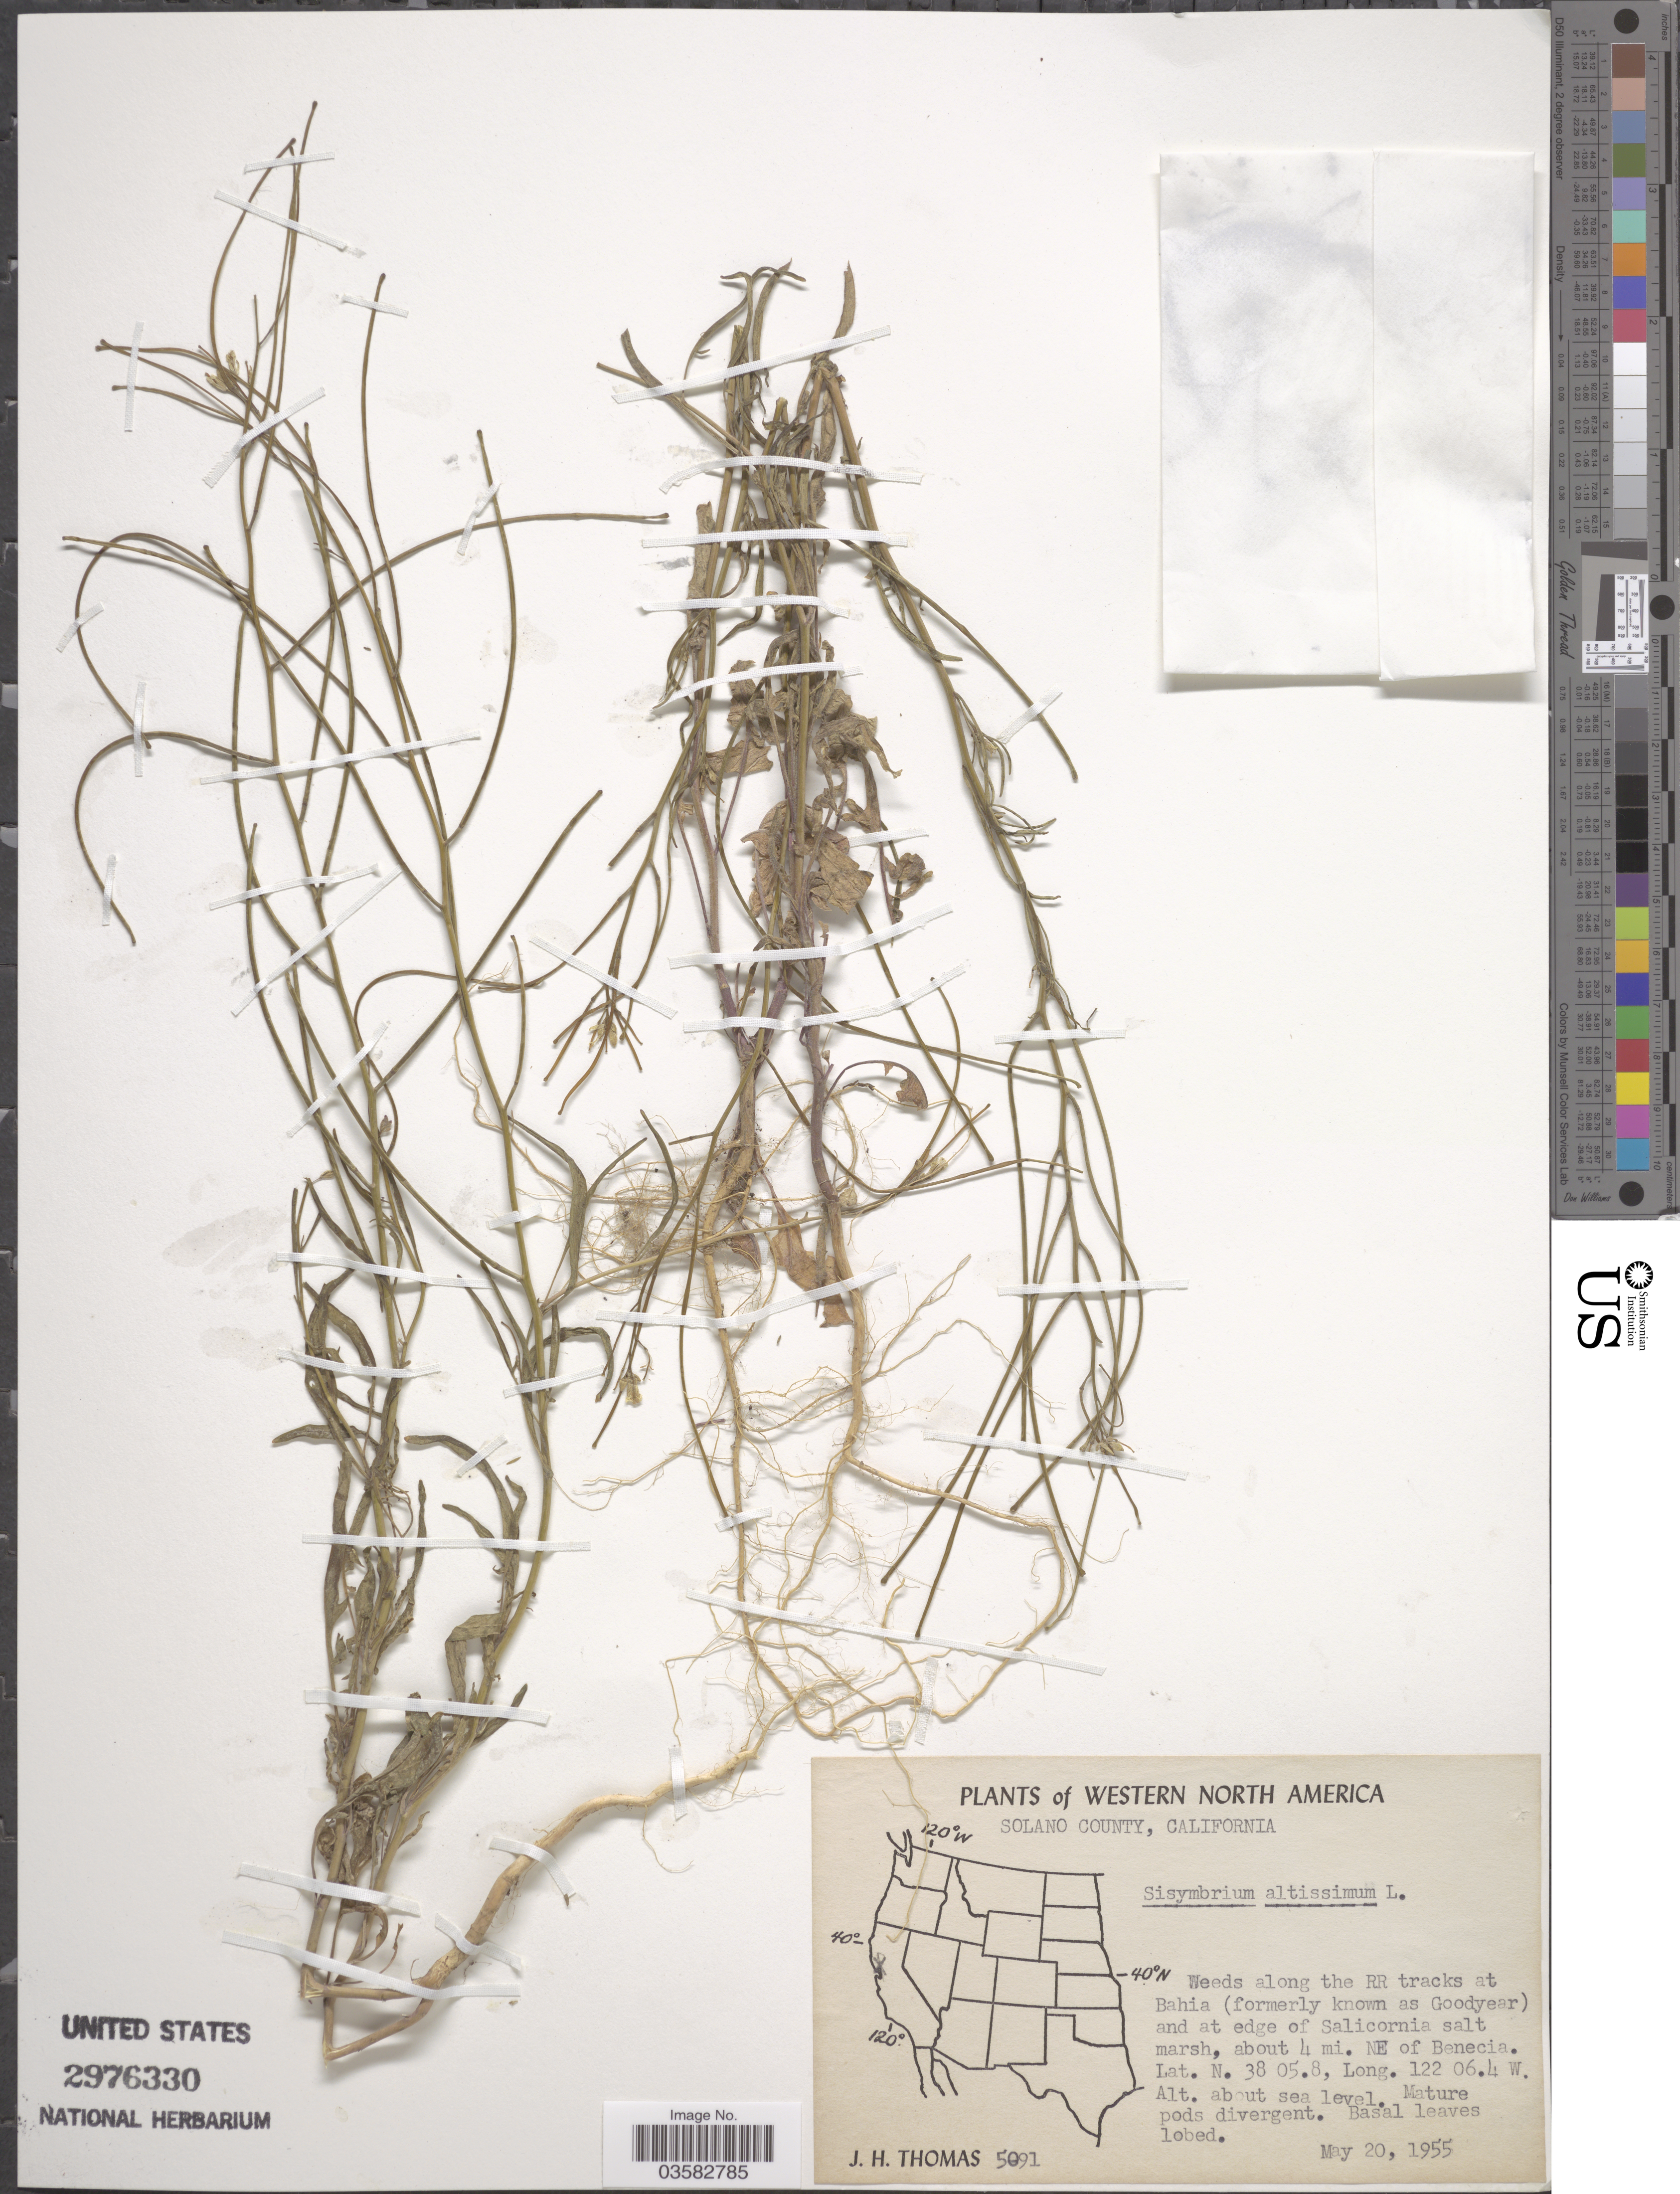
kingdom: Plantae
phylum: Tracheophyta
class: Magnoliopsida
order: Brassicales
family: Brassicaceae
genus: Sisymbrium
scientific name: Sisymbrium altissimum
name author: L.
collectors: J. H. Thomas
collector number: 5091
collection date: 1955-05-20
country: United States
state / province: California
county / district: Solano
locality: Western North America. Solano County. Weeds along the RR tracks at Bahia (formerly known as Goodyear) and at edge of Salicornia salt marsh, about 4 mi. NE of Benecia.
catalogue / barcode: US 2976330